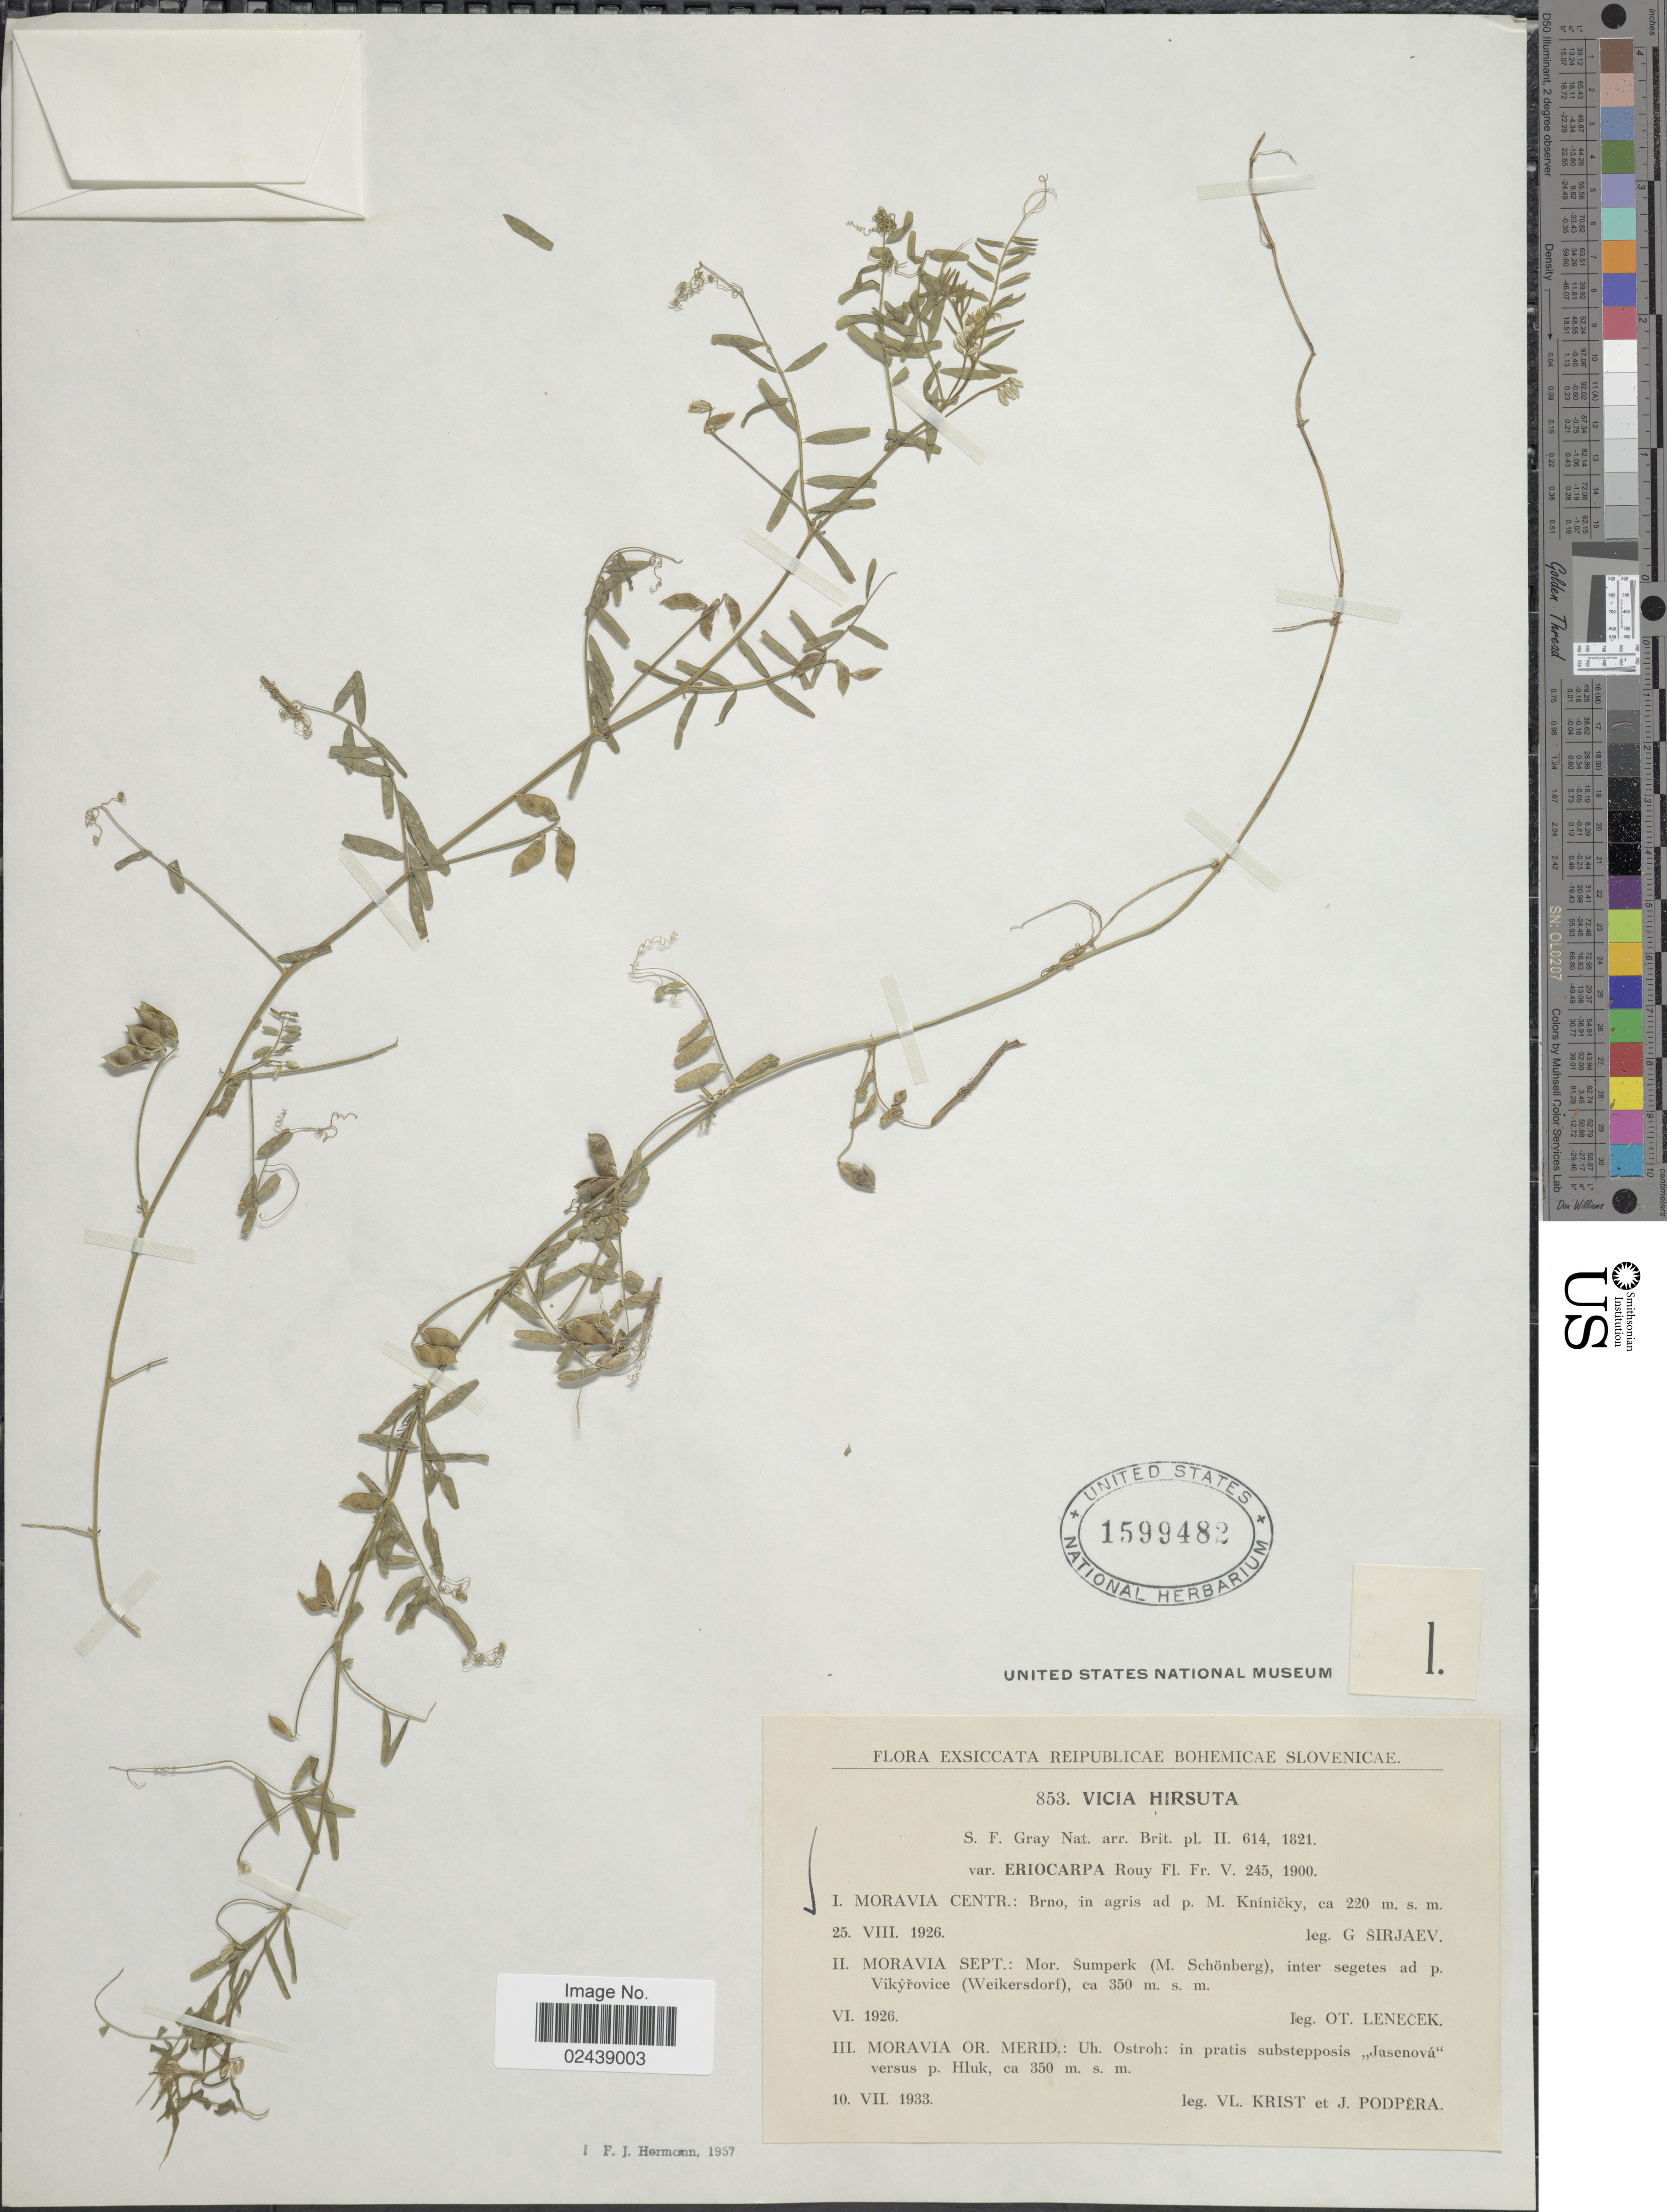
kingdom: Plantae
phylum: Tracheophyta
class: Magnoliopsida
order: Fabales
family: Fabaceae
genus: Vicia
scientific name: Vicia hirsuta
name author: (L.) A. Gray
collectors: G. Širjaev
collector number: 853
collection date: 1926-07-25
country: Czechia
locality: Reipublicae Bohemicae Slovenicae, Moravia Centr.: Brno, in agris ad. M. Kninicky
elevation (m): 220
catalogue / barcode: US 1599482